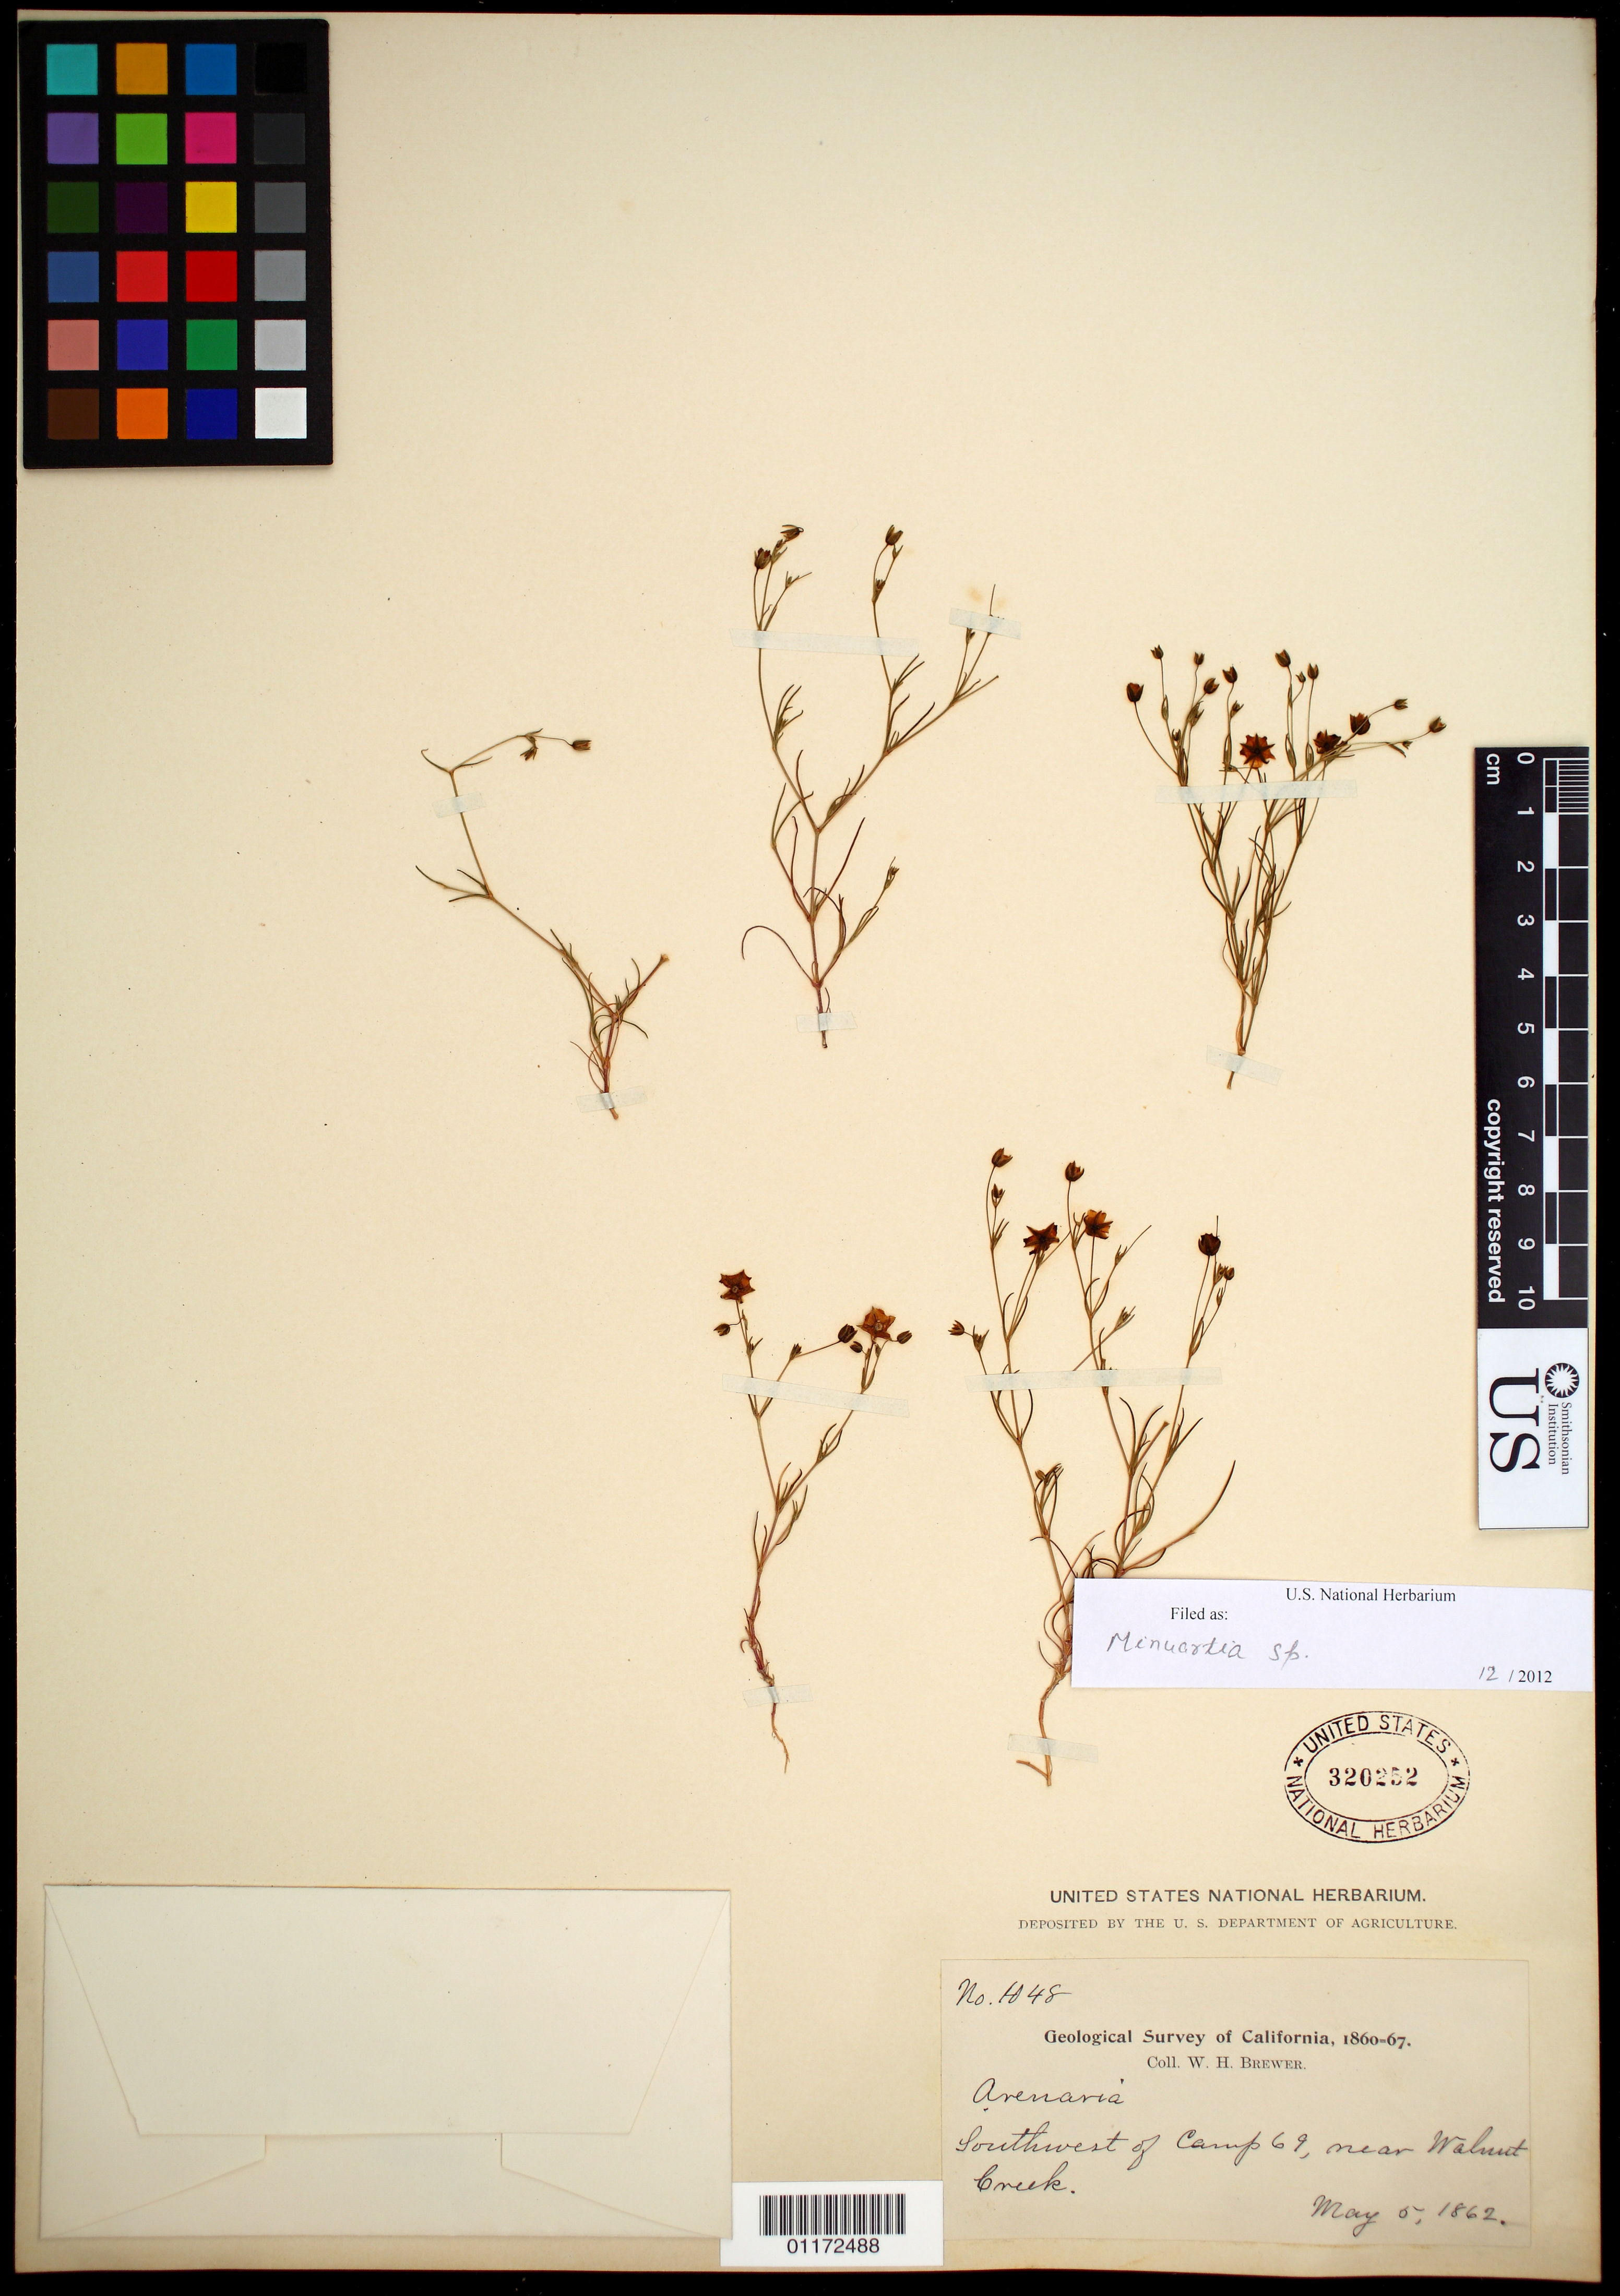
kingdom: Plantae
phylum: Tracheophyta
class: Magnoliopsida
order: Caryophyllales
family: Caryophyllaceae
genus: Minuartia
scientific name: Minuartia sp.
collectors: W. H. Brewer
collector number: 1048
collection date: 1862-05-05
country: United States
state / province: California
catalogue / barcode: US 320252